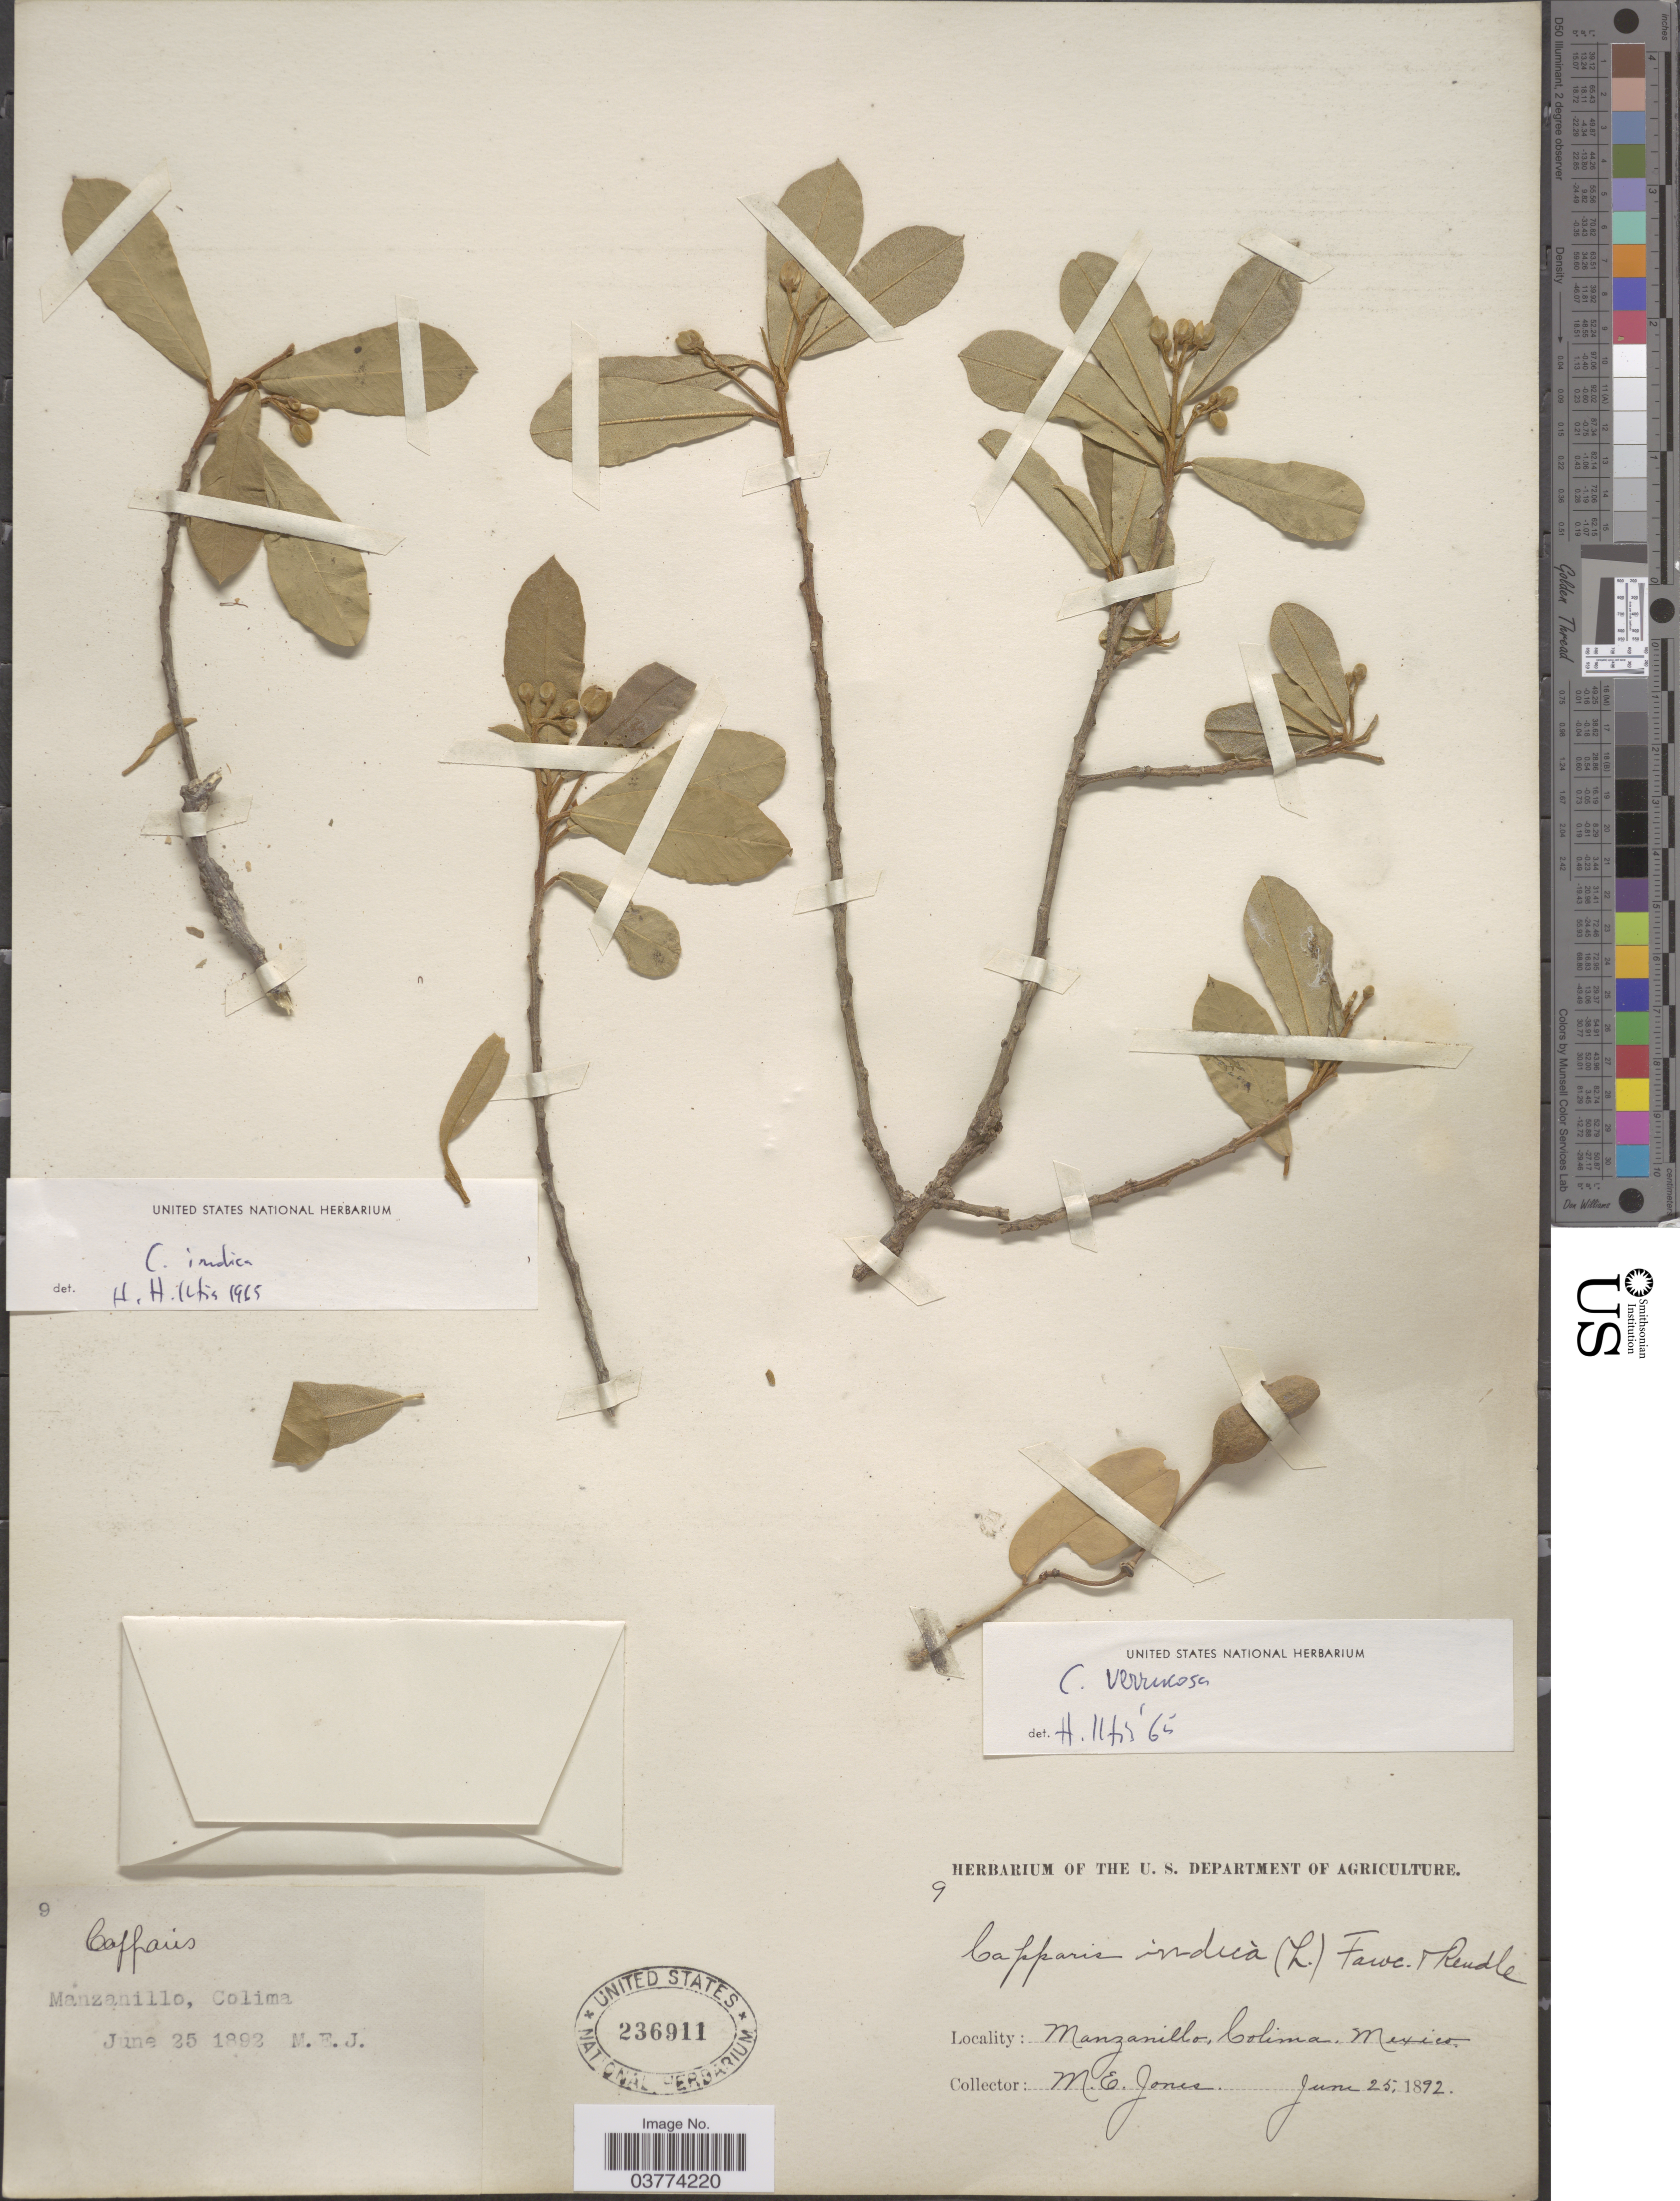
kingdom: Plantae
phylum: Tracheophyta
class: Magnoliopsida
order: Brassicales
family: Capparaceae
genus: Quadrella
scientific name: Quadrella indica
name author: (L.) Iltis & Cornejo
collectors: M. E. Jones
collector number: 9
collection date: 1892-06-25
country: Mexico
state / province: Colima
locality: Manzanillo.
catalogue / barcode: US 236911